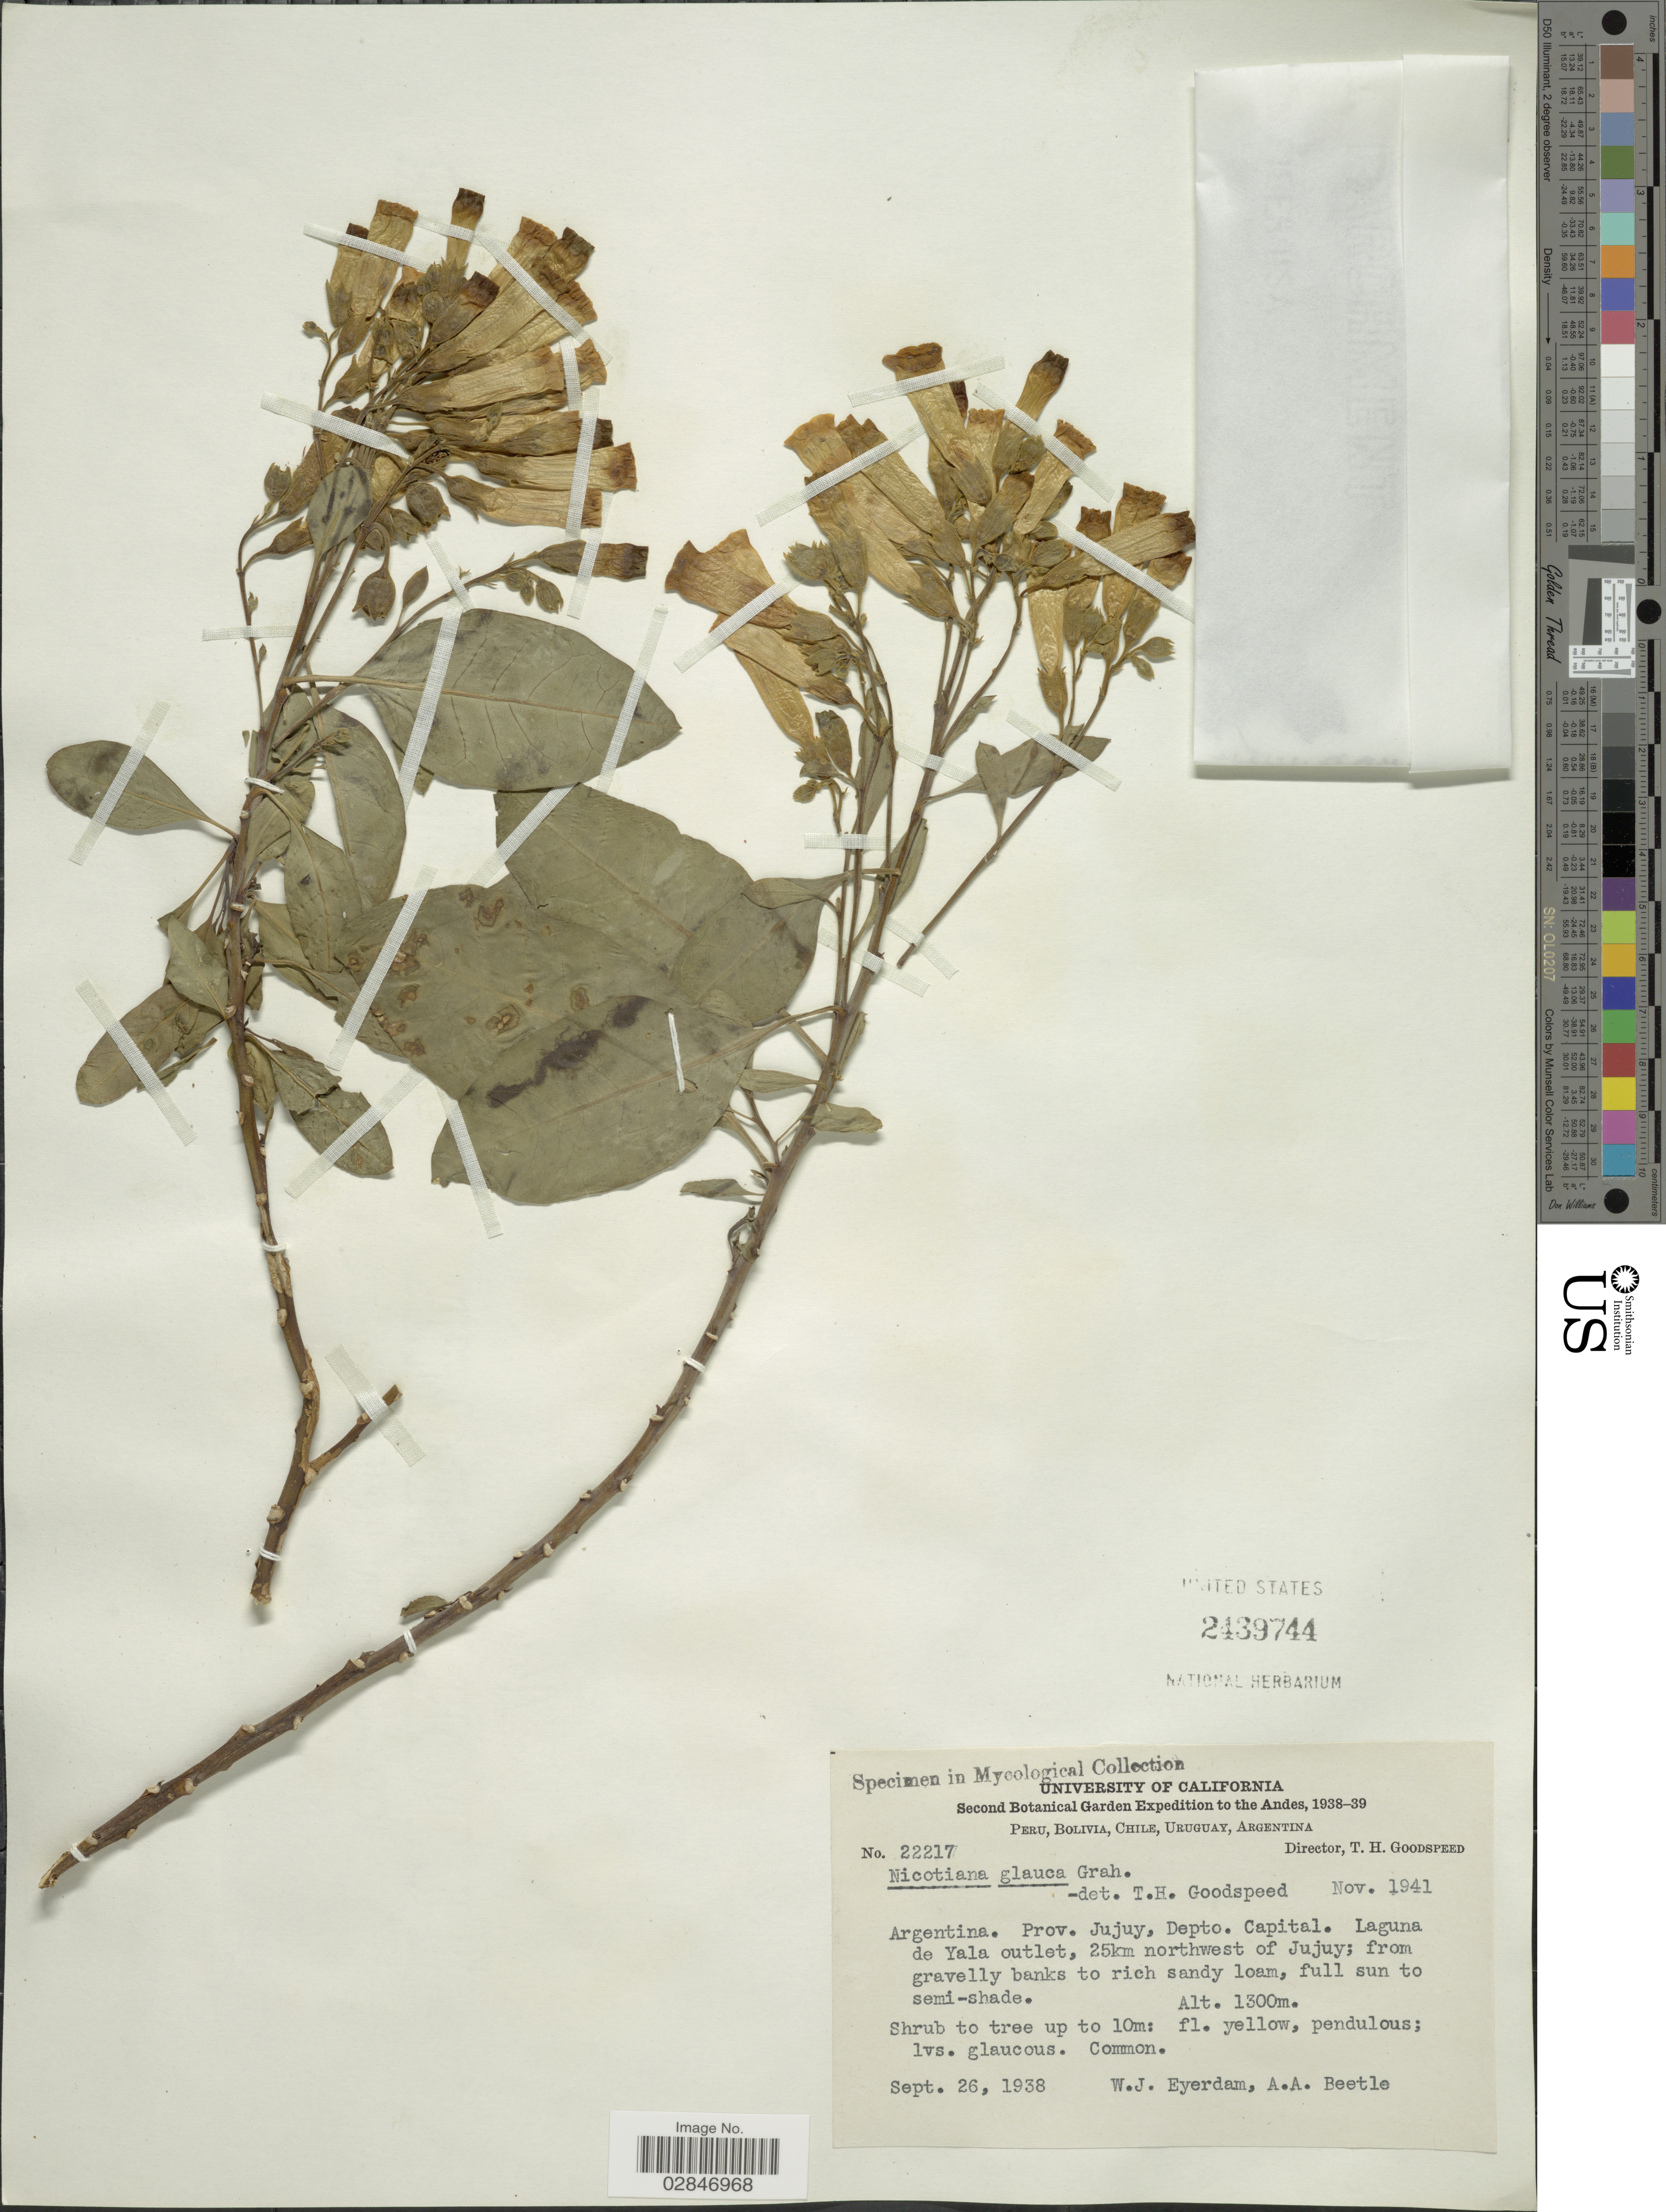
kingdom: Plantae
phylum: Tracheophyta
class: Magnoliopsida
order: Solanales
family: Solanaceae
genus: Nicotiana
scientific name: Nicotiana glauca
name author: Graham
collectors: W. J. Eyerdam & A. A. Beetle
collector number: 22217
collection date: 1938-09-26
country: Argentina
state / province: Jujuy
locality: The Andes, Prov. Jujuy, Dept. Capital, Laguna de Yala outlet, 25km northwest of Jujuy.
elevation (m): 1300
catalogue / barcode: US 2439744